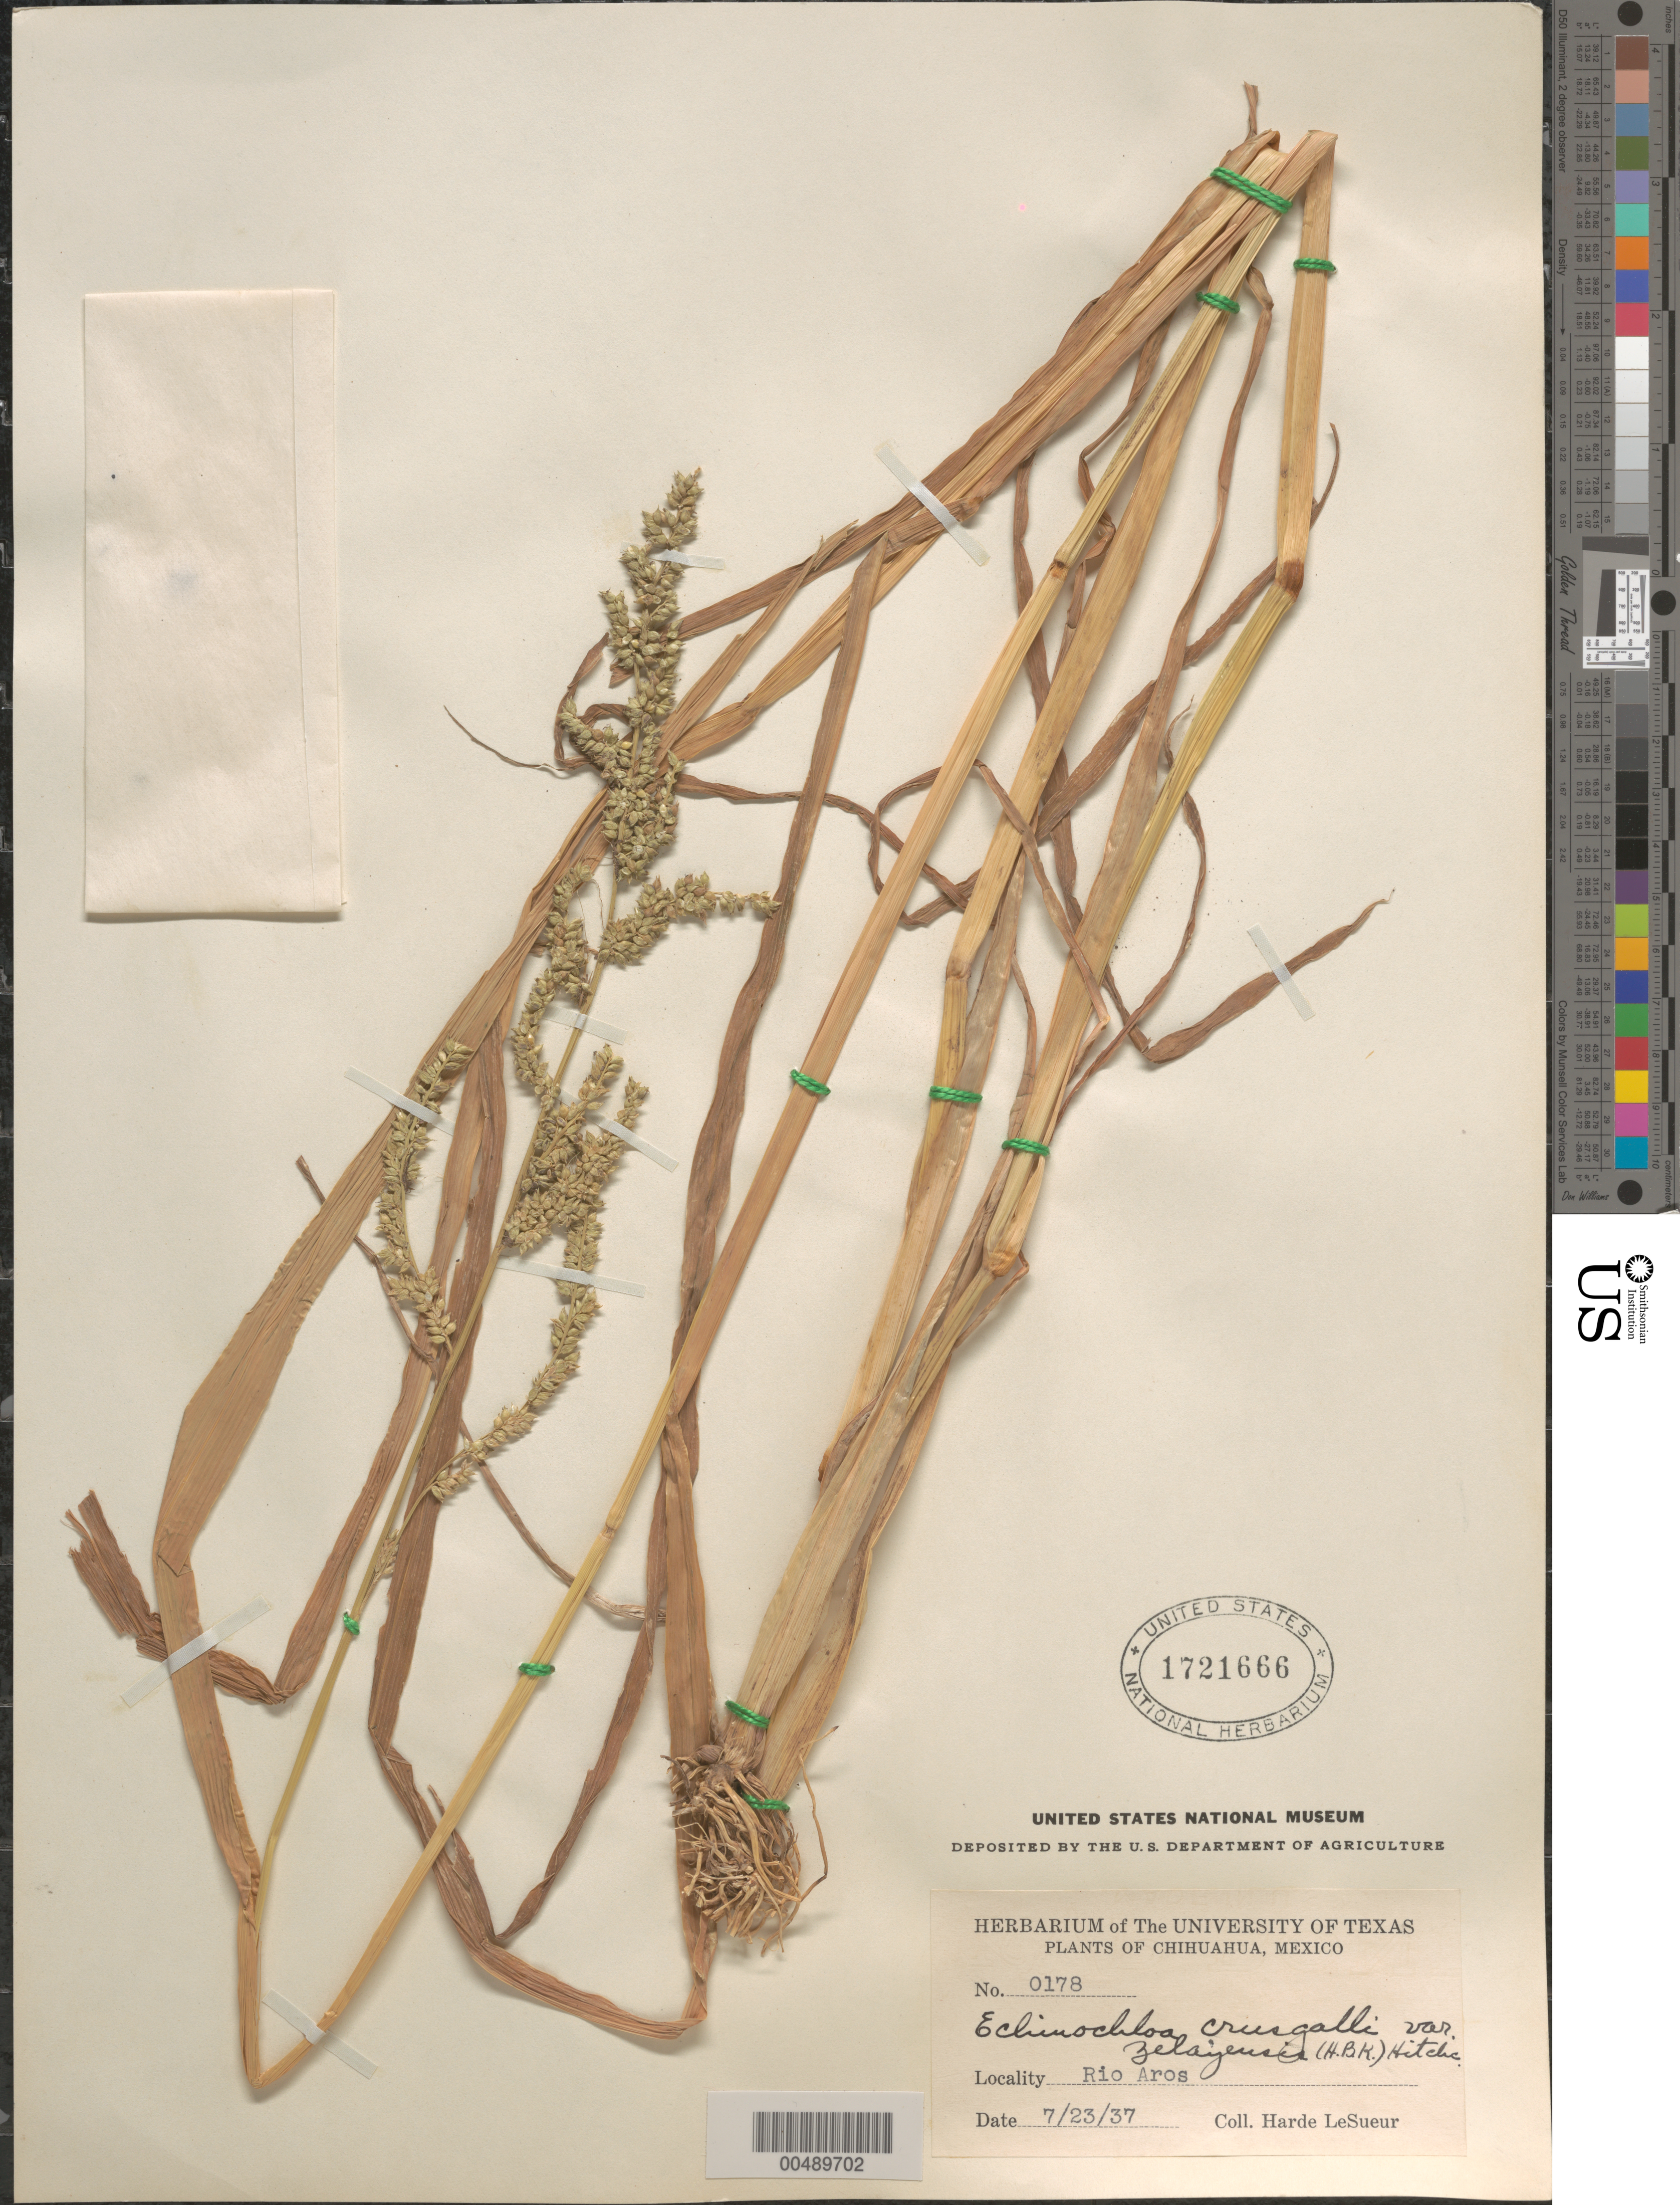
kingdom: Plantae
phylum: Tracheophyta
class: Liliopsida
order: Poales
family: Poaceae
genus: Echinochloa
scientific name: Echinochloa crus-galli var. zelayensis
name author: (Kunth) Hitchc.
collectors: D. H. LeSueur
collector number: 0178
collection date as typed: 23 Jul 1937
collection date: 1937-07-23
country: Mexico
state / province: Chihuahua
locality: Rio Aros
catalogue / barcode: US 1721666